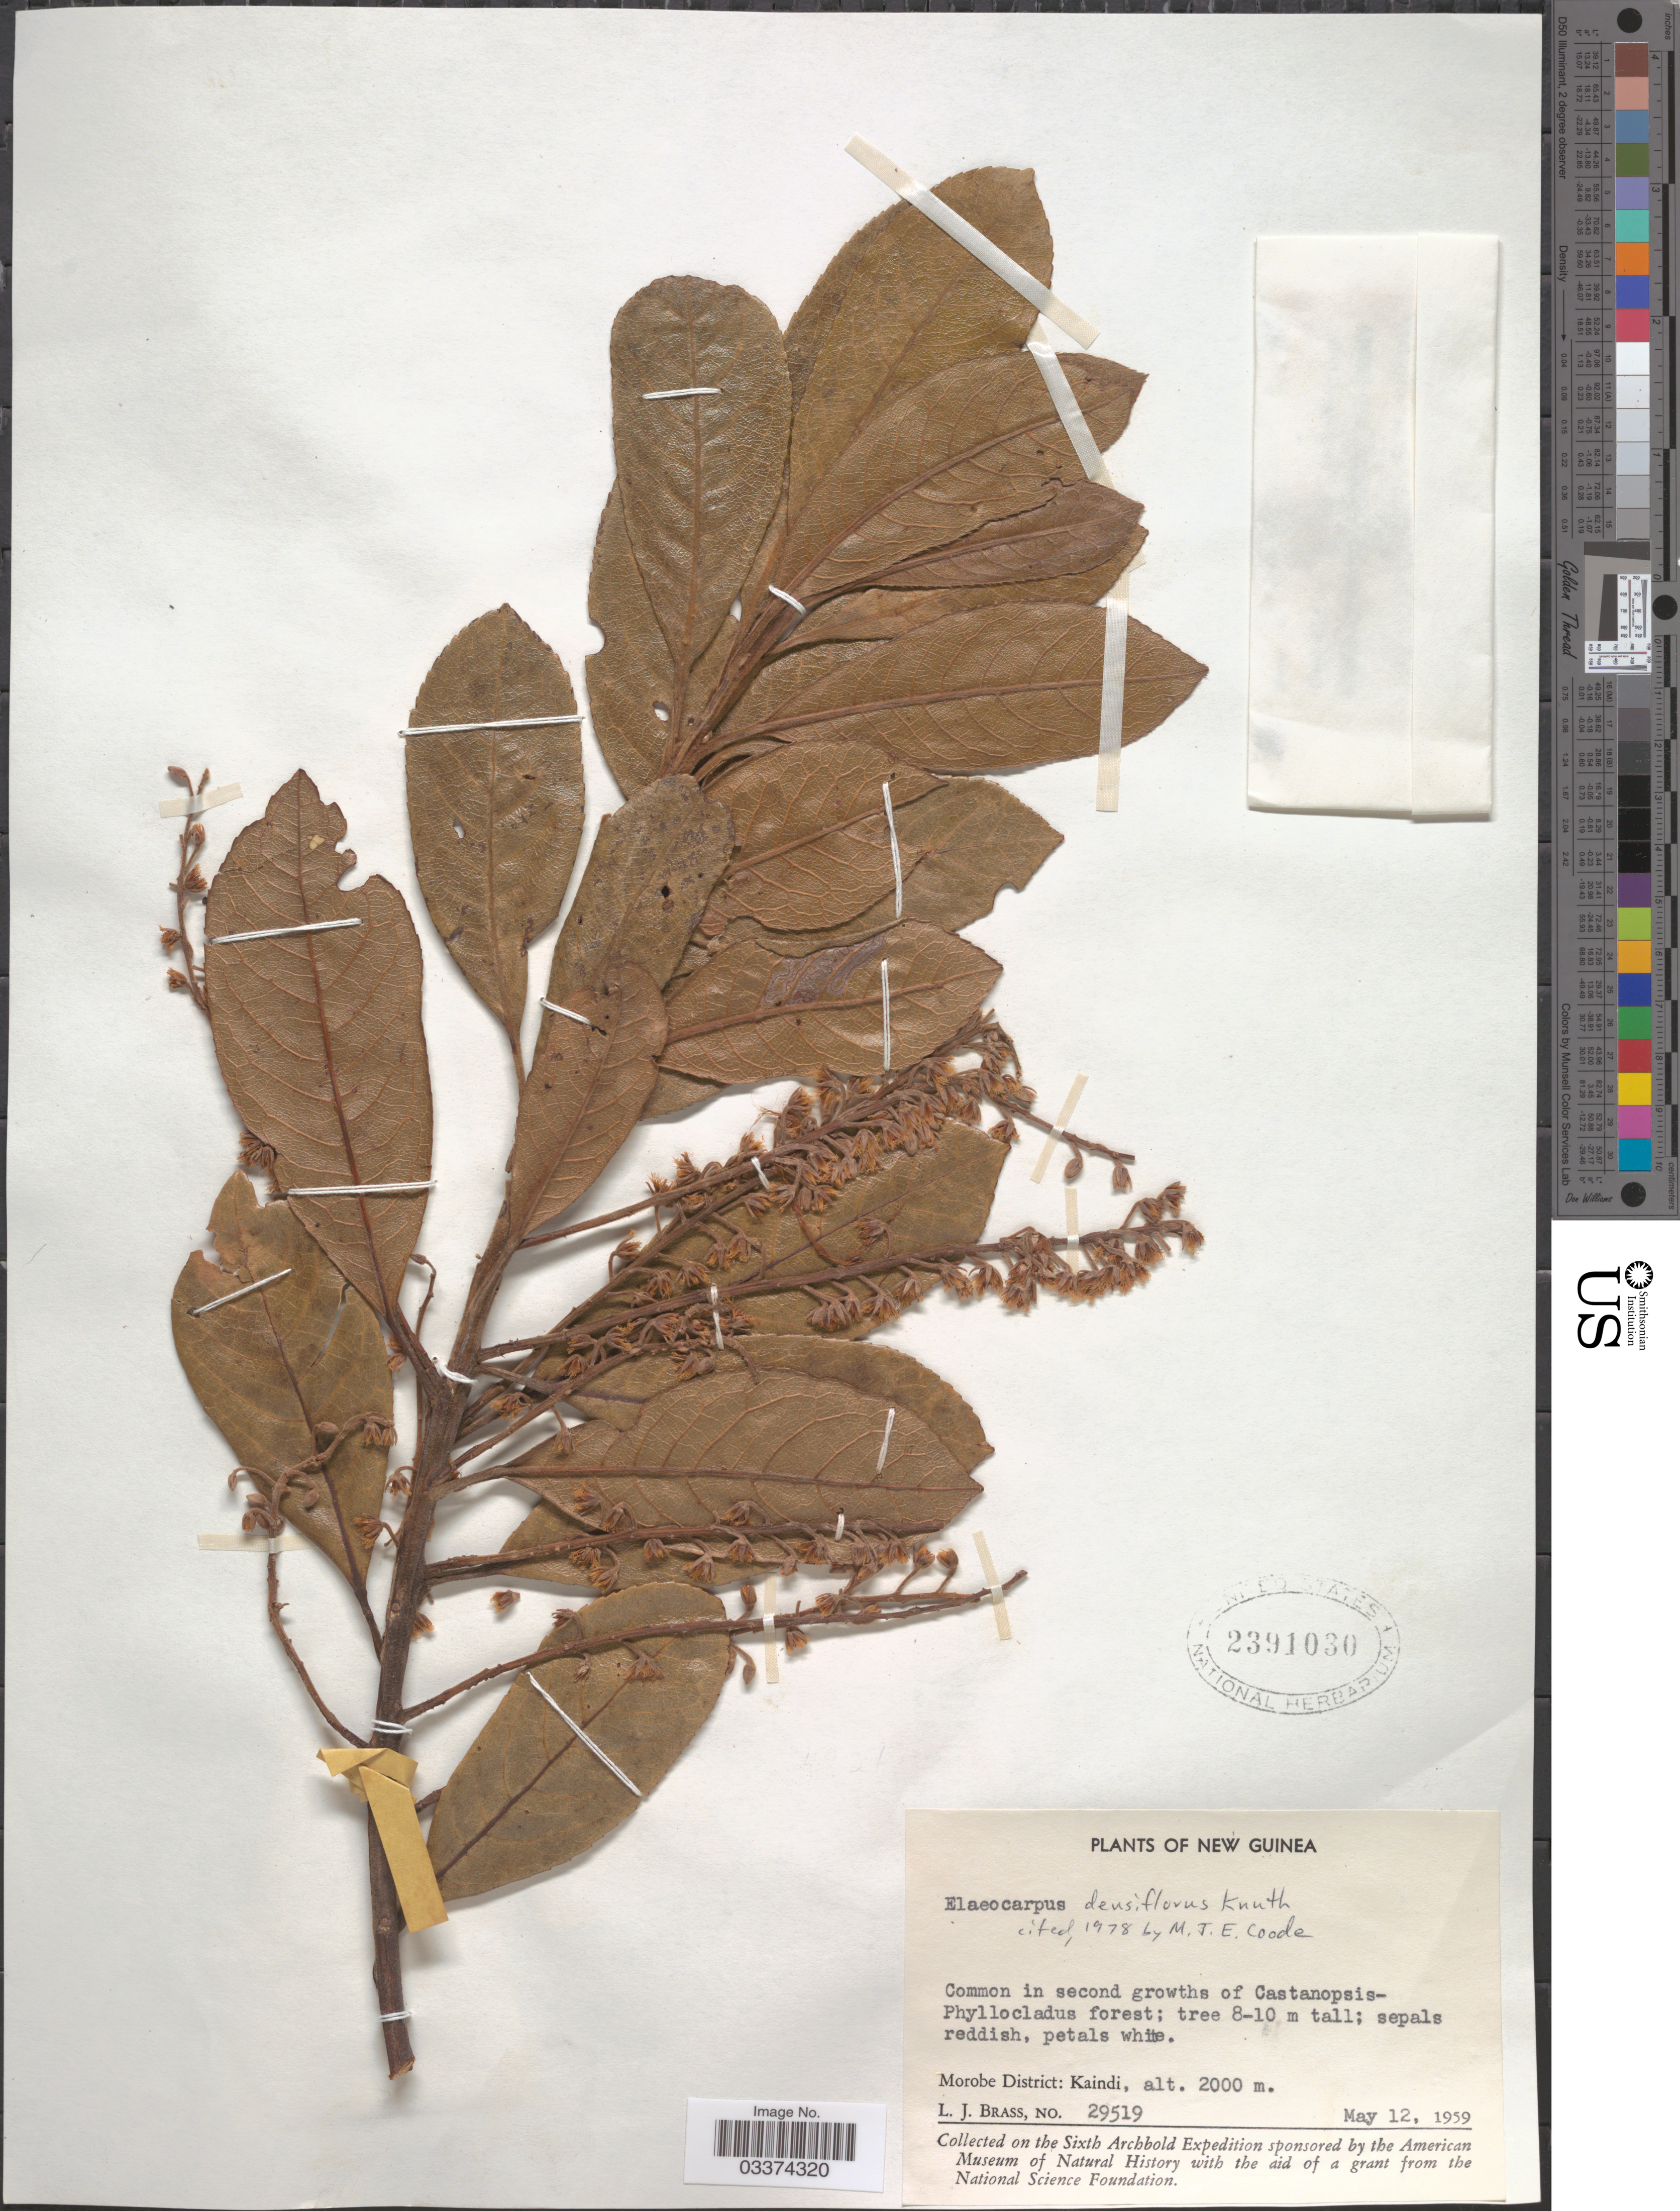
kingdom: Plantae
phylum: Tracheophyta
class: Magnoliopsida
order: Oxalidales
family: Elaeocarpaceae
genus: Elaeocarpus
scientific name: Elaeocarpus densiflorus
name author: Kunth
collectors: L. J. Brass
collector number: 29519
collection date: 1959-05-12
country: Papua New Guinea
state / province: Morobe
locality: New Guinea, Morobe District: Kaindi.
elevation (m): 2000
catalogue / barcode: US 2391030